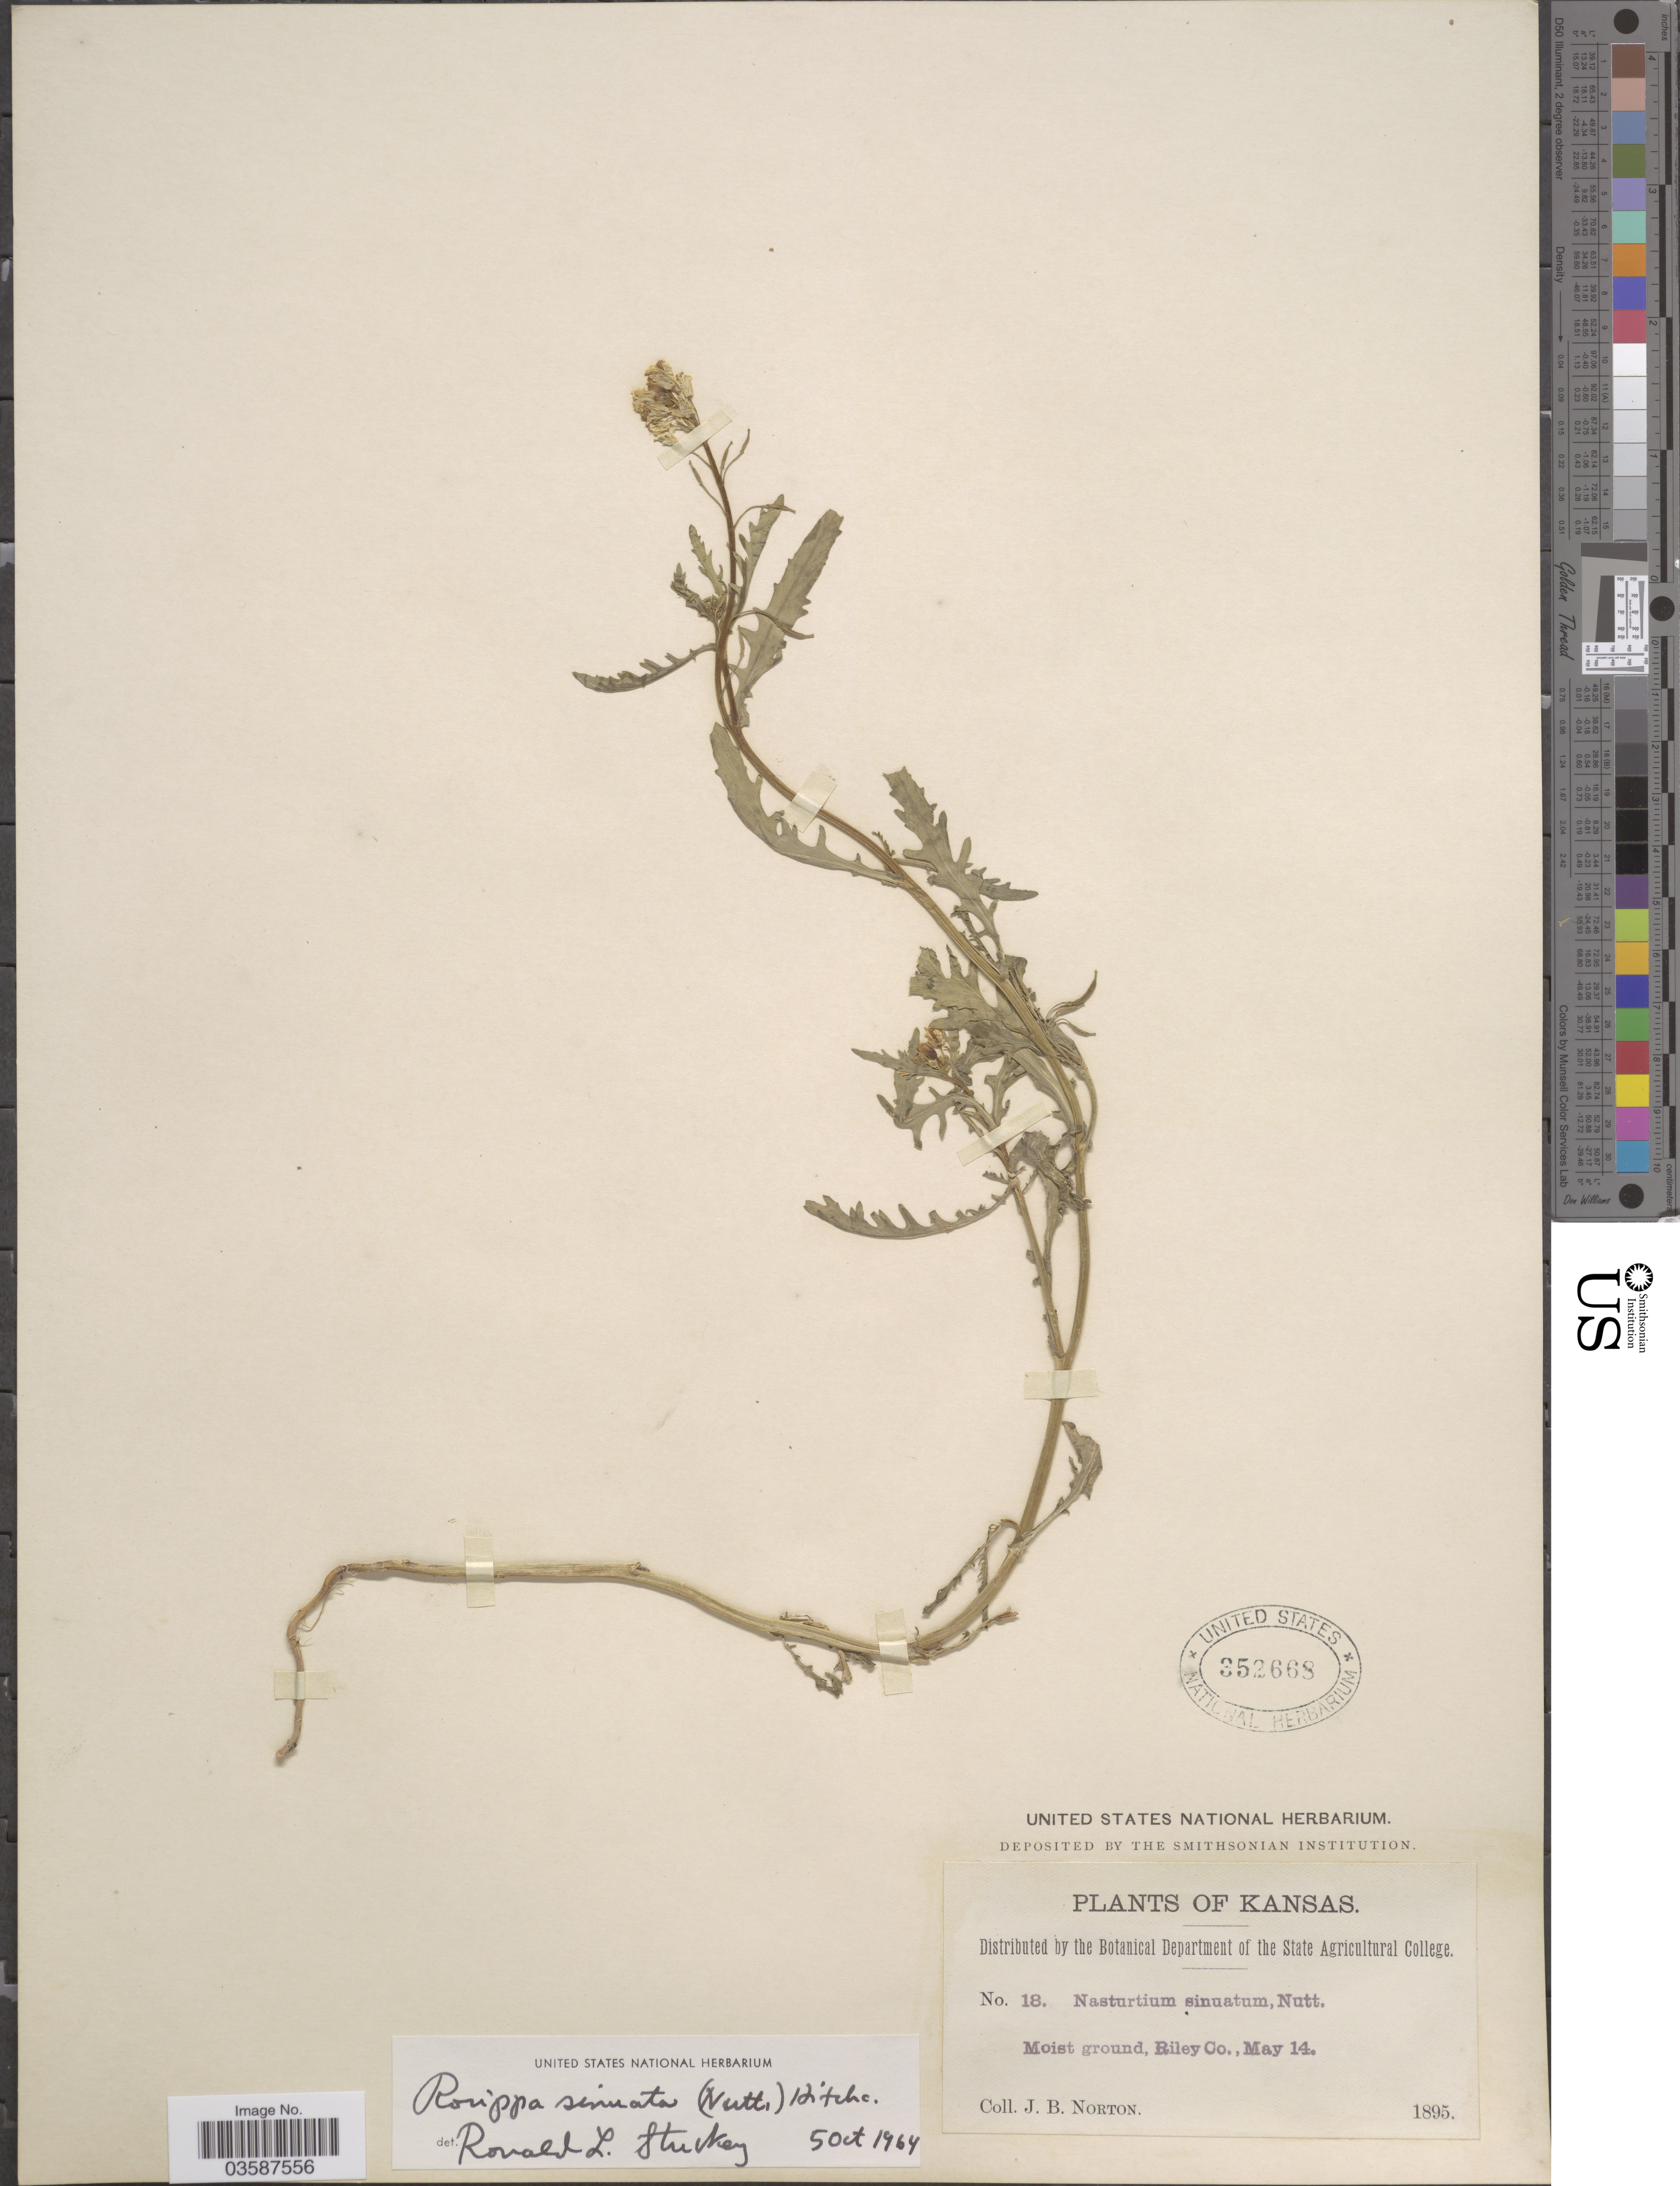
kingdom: Plantae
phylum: Tracheophyta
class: Magnoliopsida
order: Brassicales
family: Brassicaceae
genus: Rorippa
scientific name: Rorippa sinuata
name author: (Nutt.) Hitchc.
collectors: J. B. Norton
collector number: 18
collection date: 1895-05-14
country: United States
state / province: Kansas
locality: Moist ground, Riley Co.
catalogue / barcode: US 352668